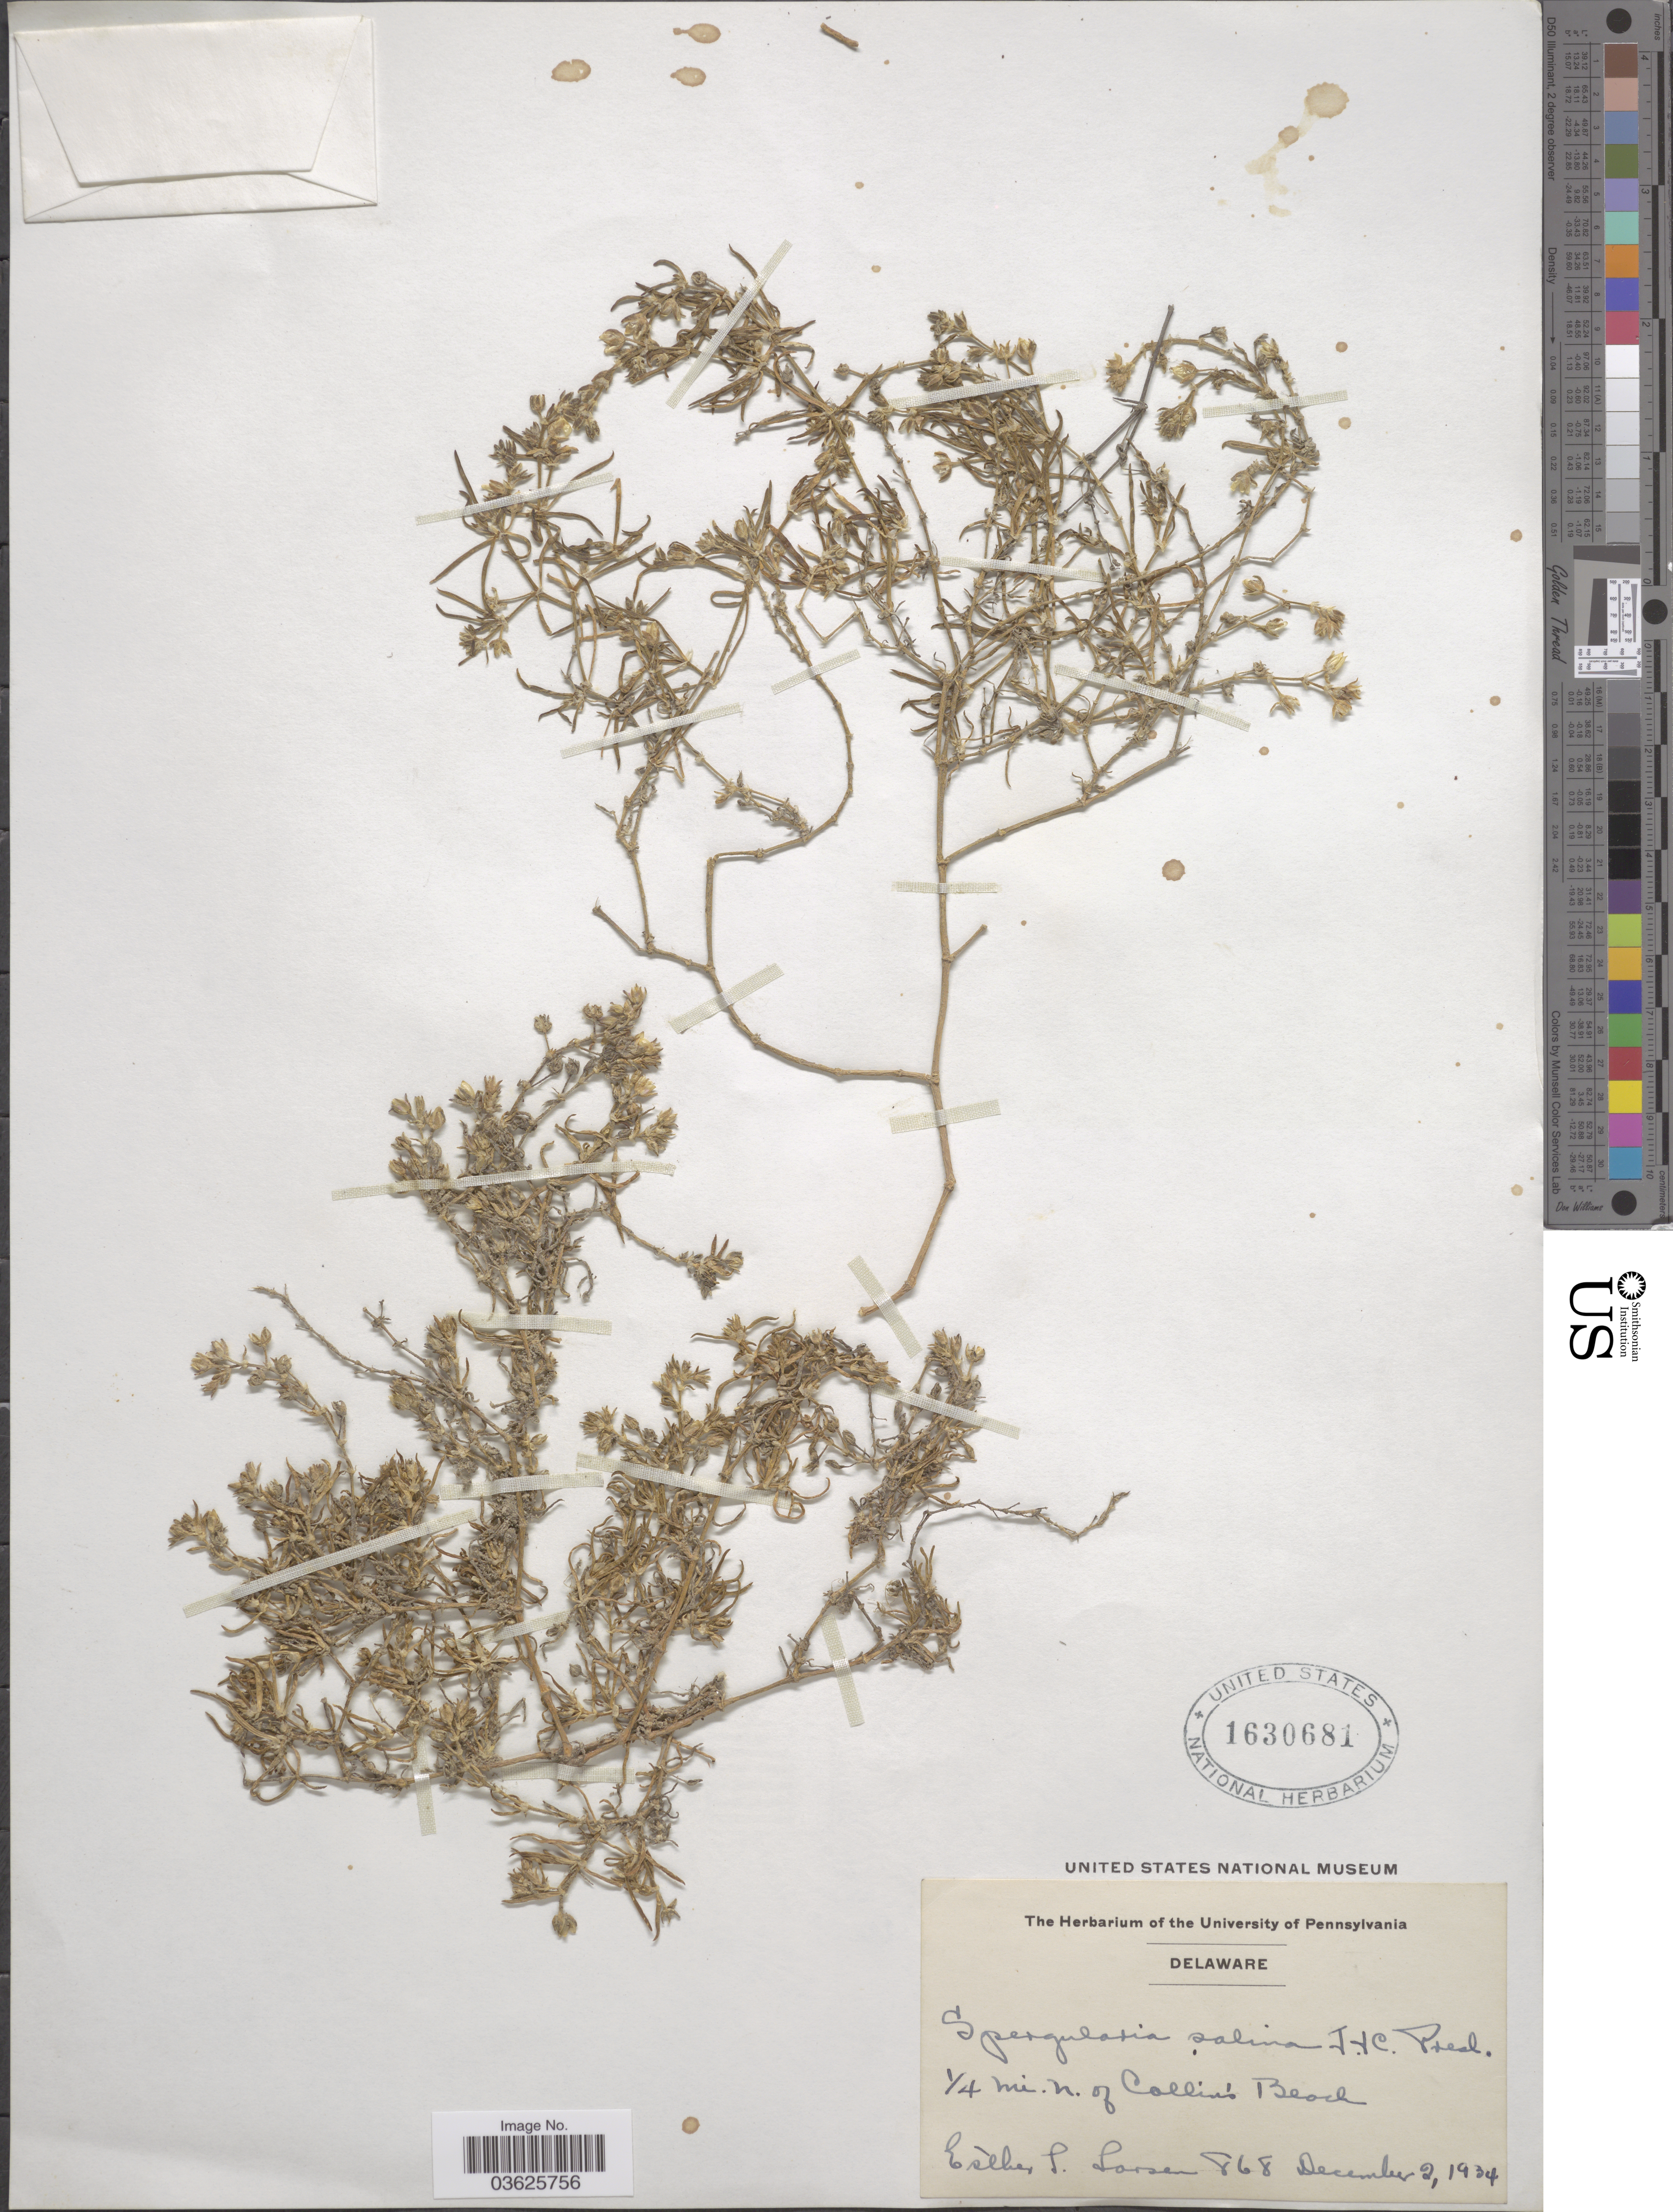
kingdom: Plantae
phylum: Tracheophyta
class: Magnoliopsida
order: Caryophyllales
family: Caryophyllaceae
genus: Spergularia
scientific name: Spergularia salina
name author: J. Presl & C. Presl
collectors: E. Larsen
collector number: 868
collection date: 1934-12-02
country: United States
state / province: Delaware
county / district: New Castle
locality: ¼ mi. n. of Collin's Beach.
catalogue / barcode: US 1630681